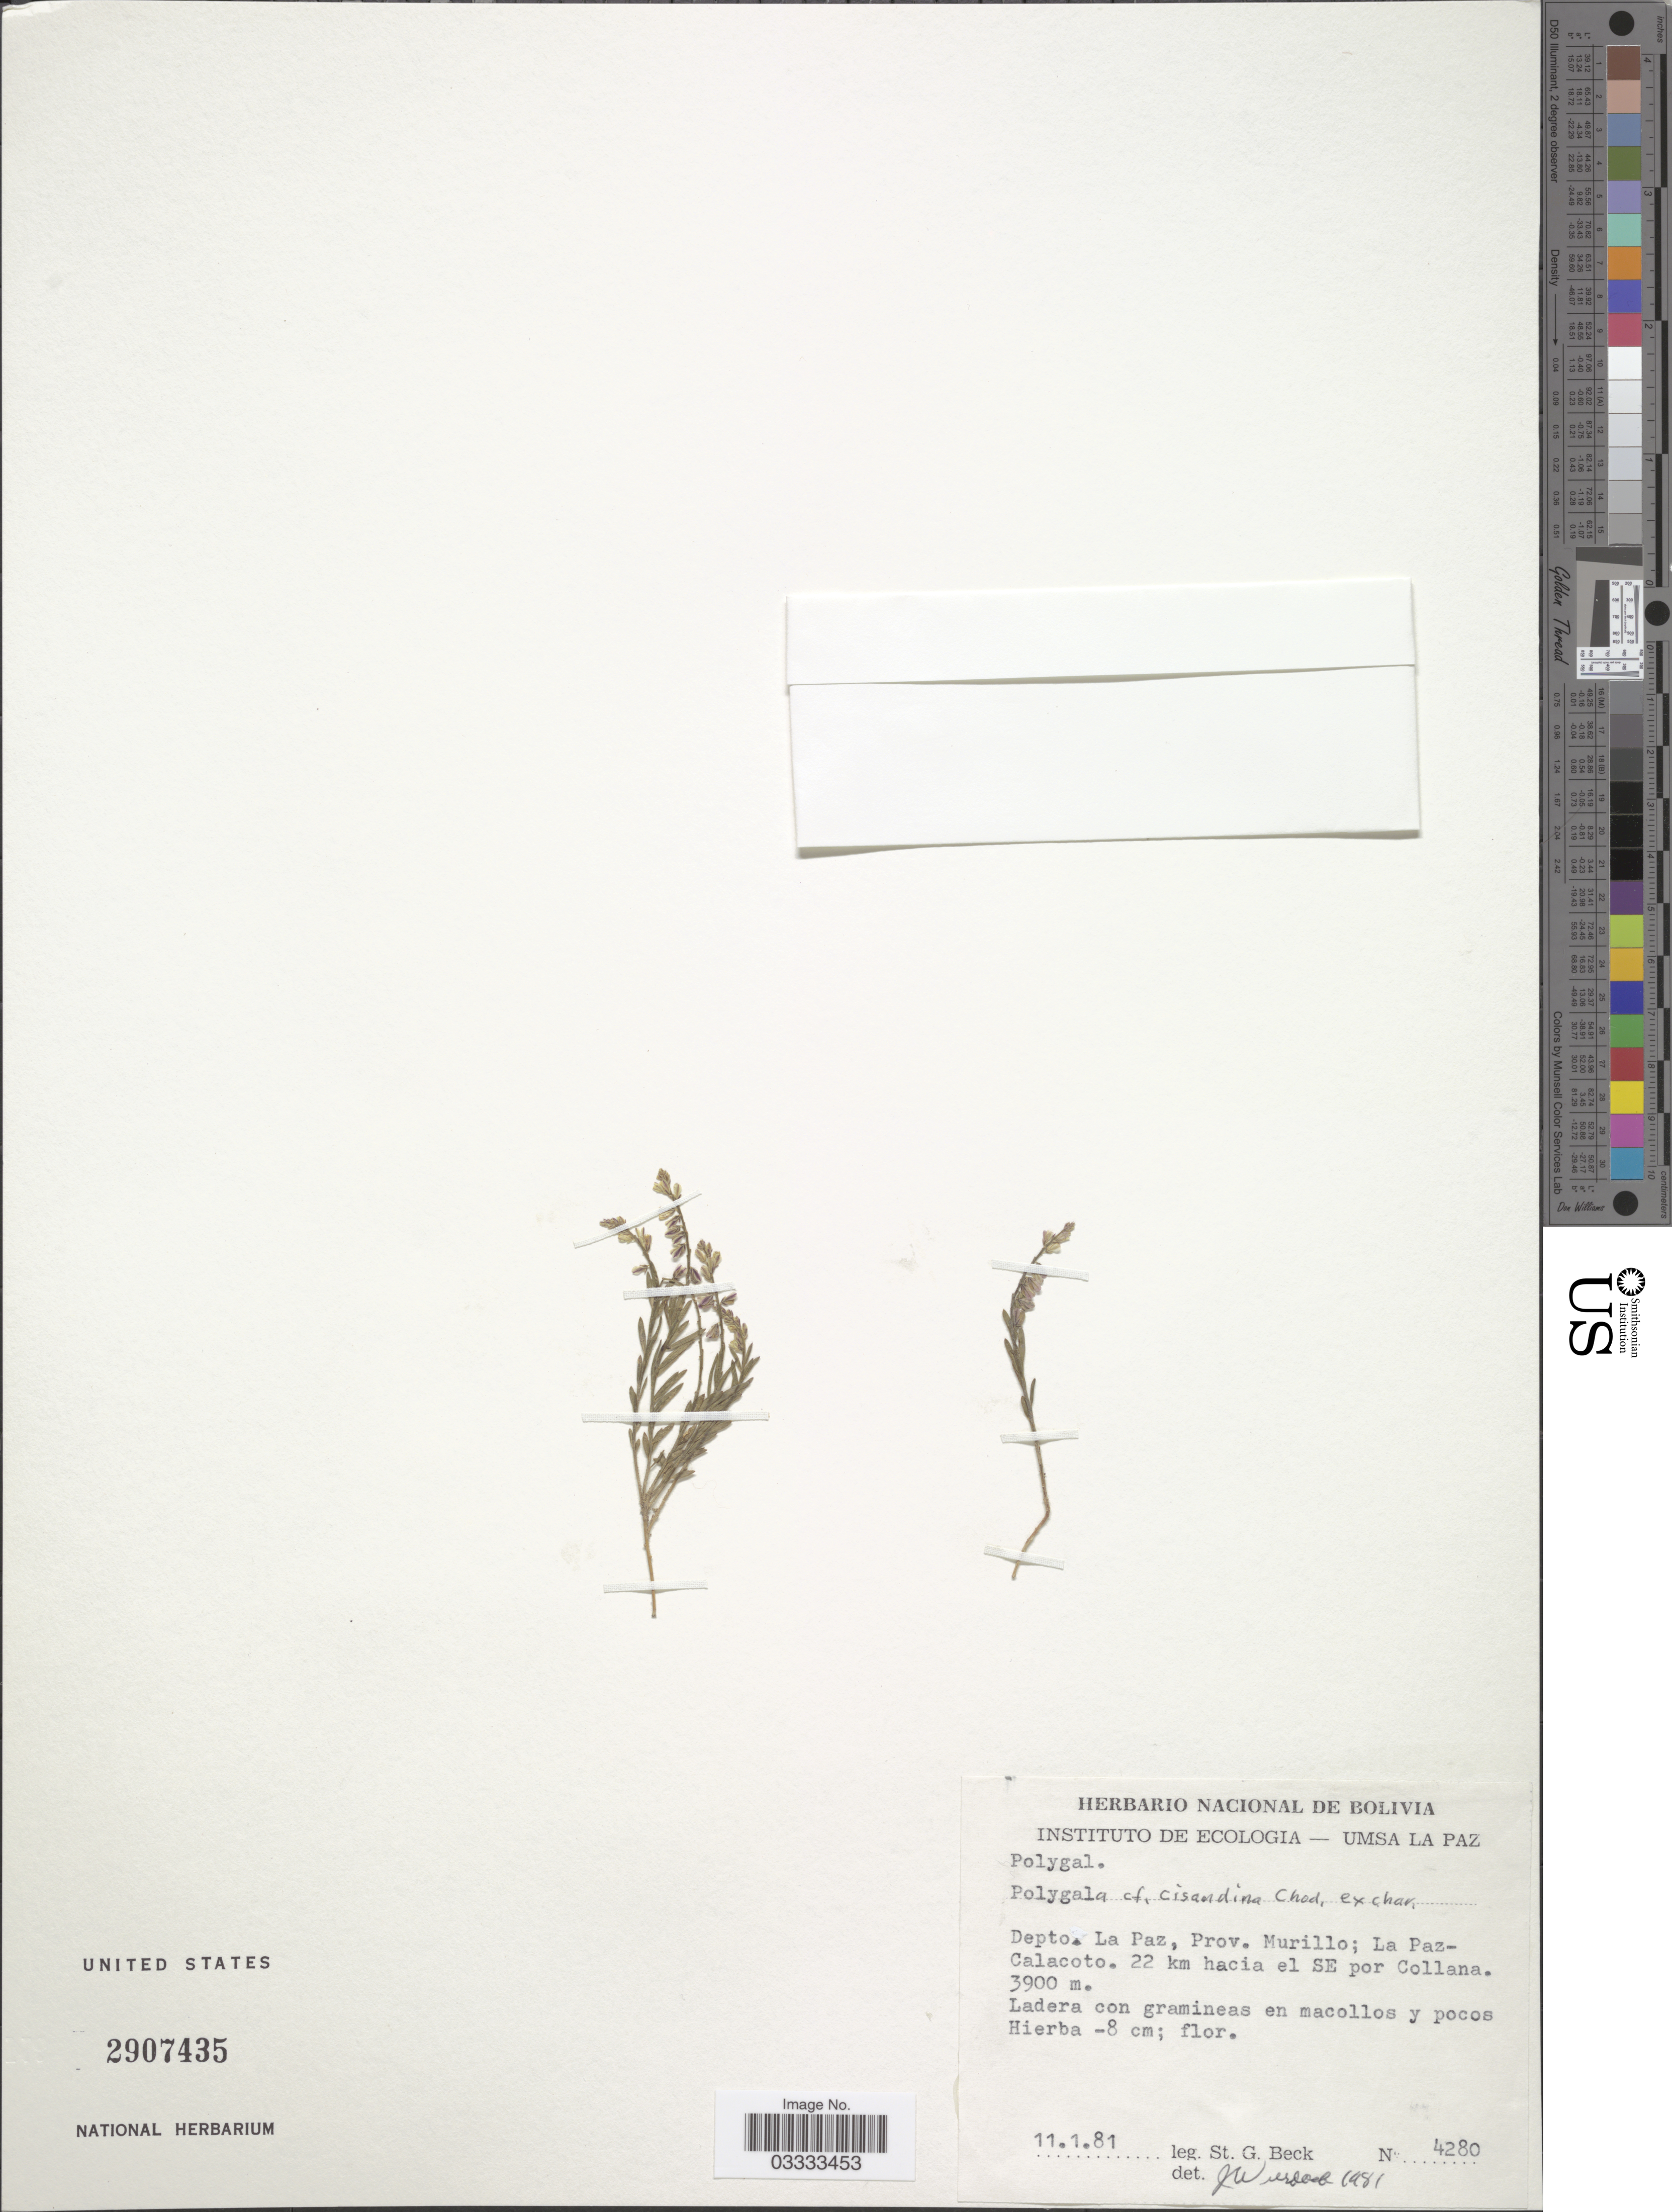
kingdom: Plantae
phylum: Tracheophyta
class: Magnoliopsida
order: Fabales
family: Polygalaceae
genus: Polygala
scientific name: Polygala cisandina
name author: Chodat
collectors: S. G. Beck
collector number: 4280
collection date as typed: Transcribed d/m/y: 11/1/81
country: Bolivia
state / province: La Paz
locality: Depto. La Paz, Prov. Murillo; L aPaz-Calacoto. 22 km hacia el SE por Collana.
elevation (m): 3900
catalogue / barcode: US 2907435